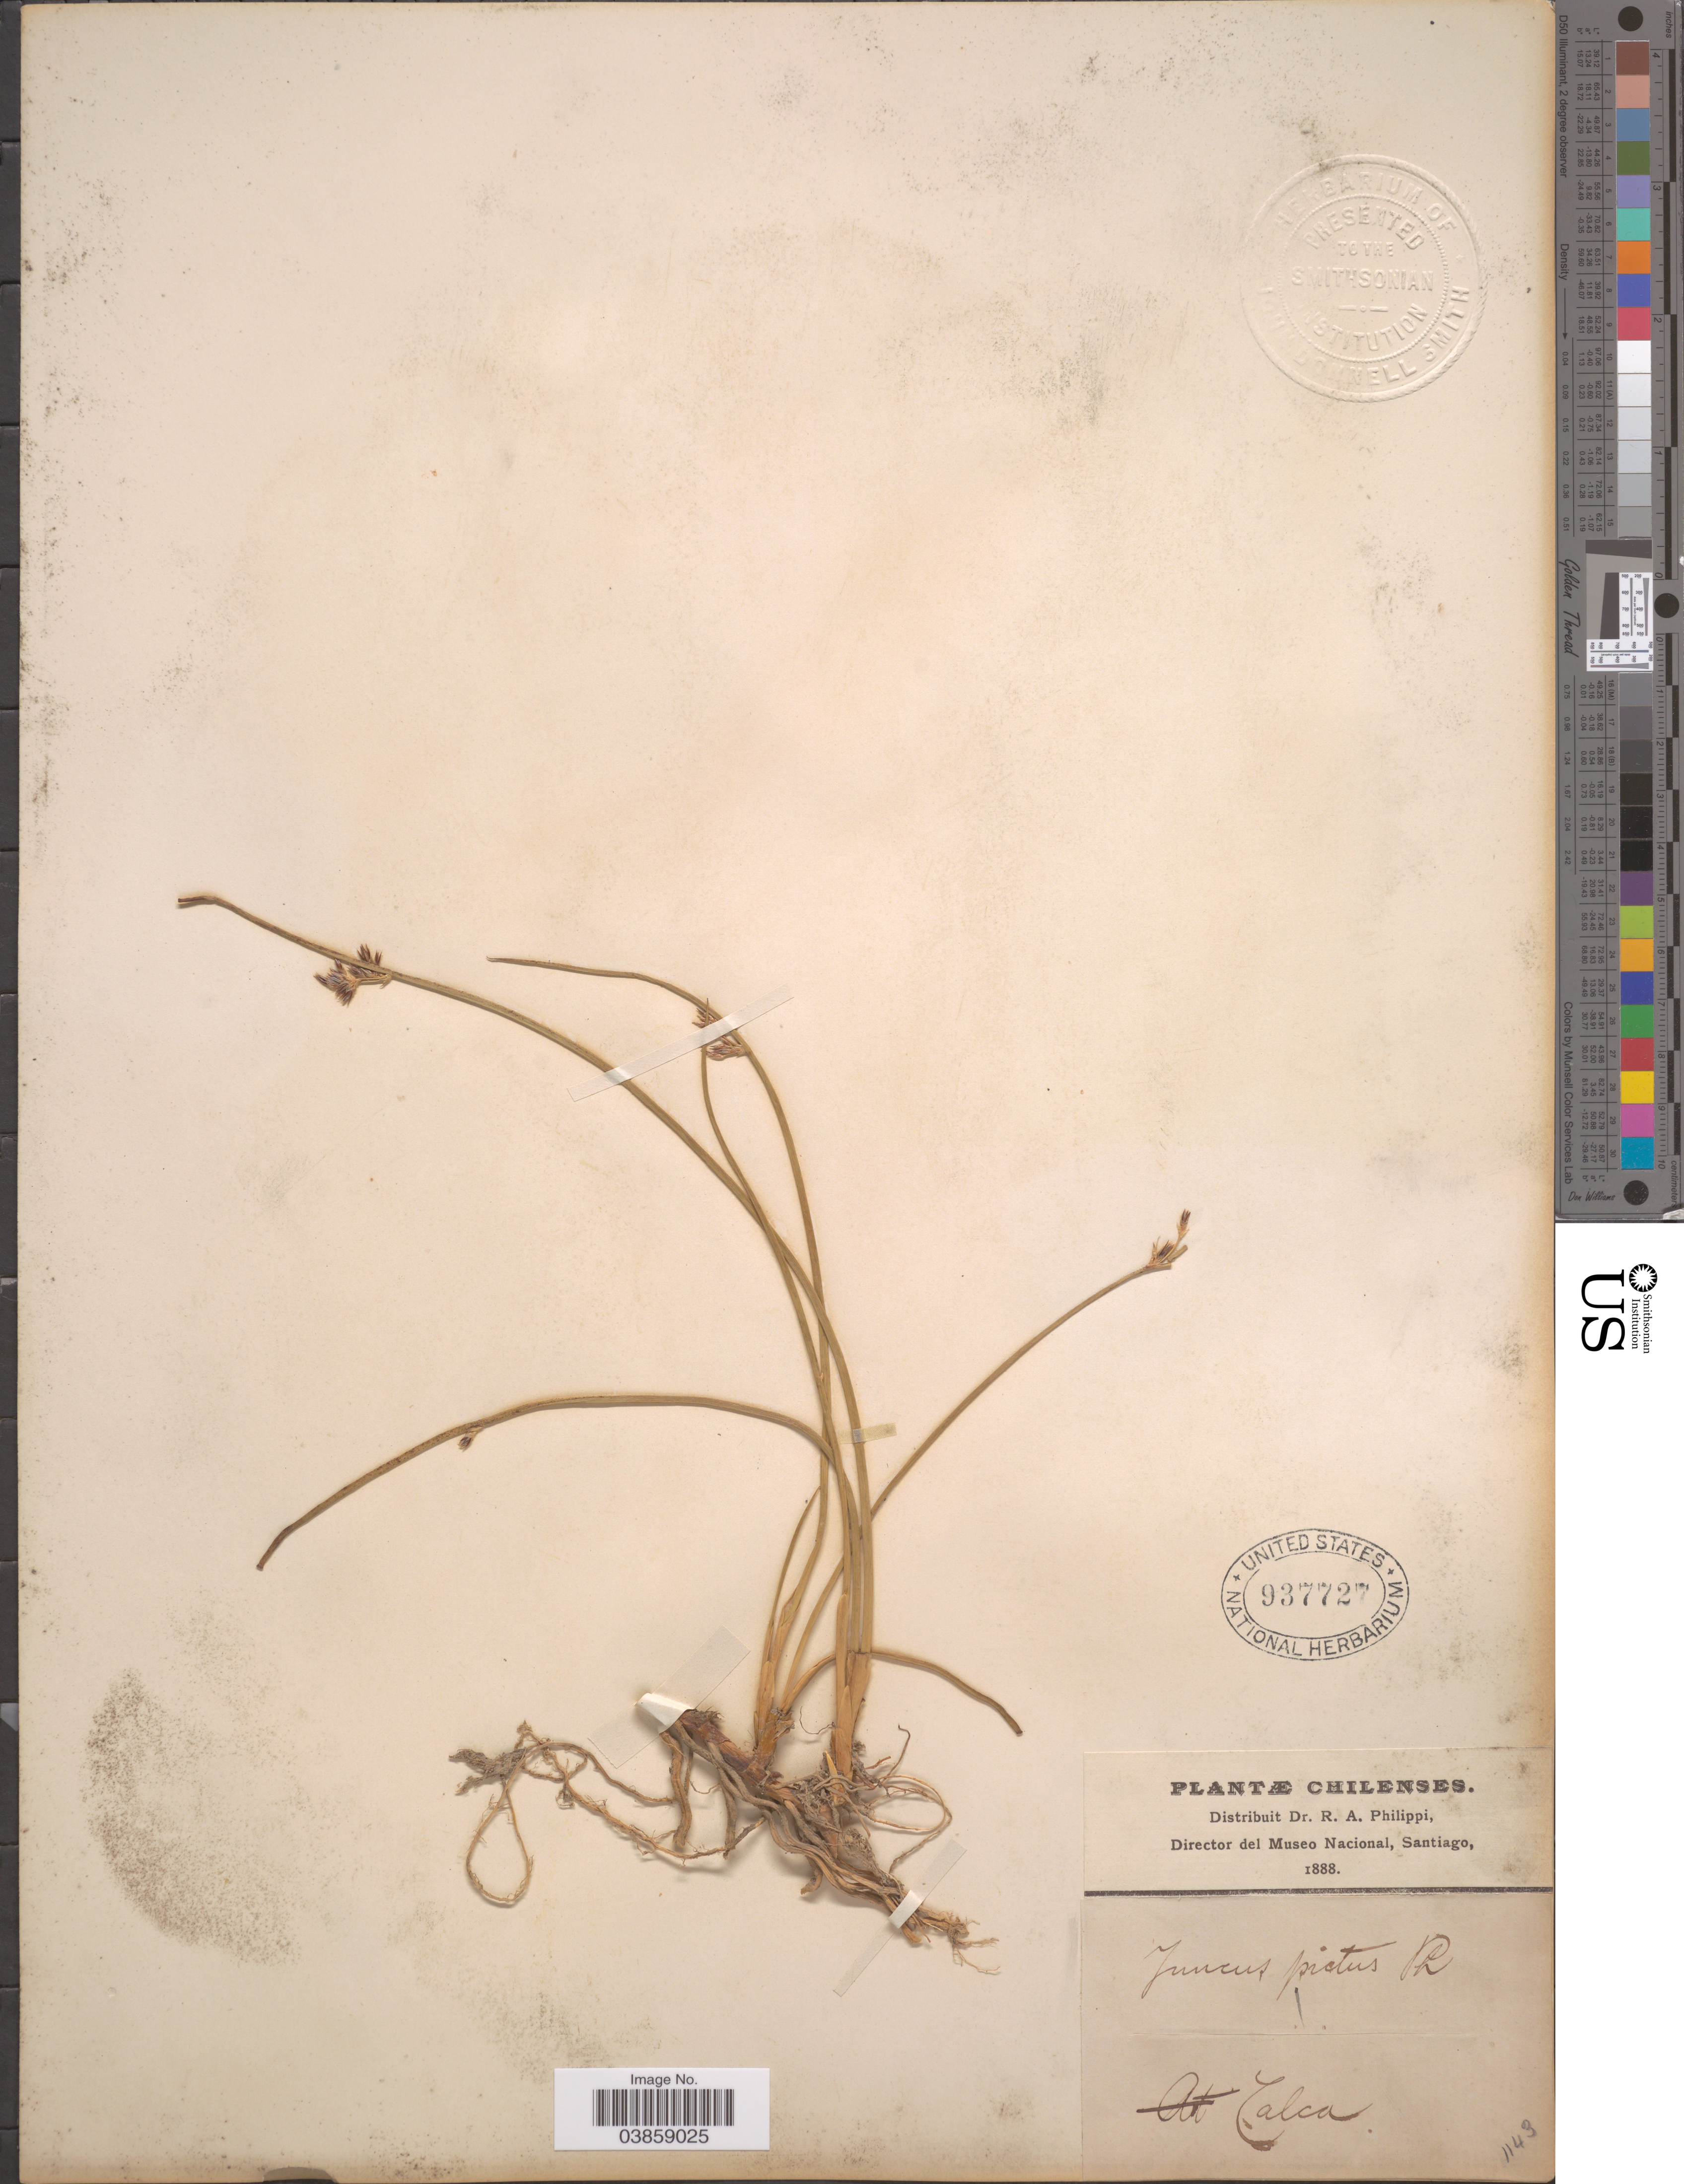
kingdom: Plantae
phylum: Tracheophyta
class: Liliopsida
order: Poales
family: Juncaceae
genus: Juncus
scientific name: Juncus balticus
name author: Willd.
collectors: ex. herb. R.A. Philippi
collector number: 1143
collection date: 1888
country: Chile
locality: Talca.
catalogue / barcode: US 937727